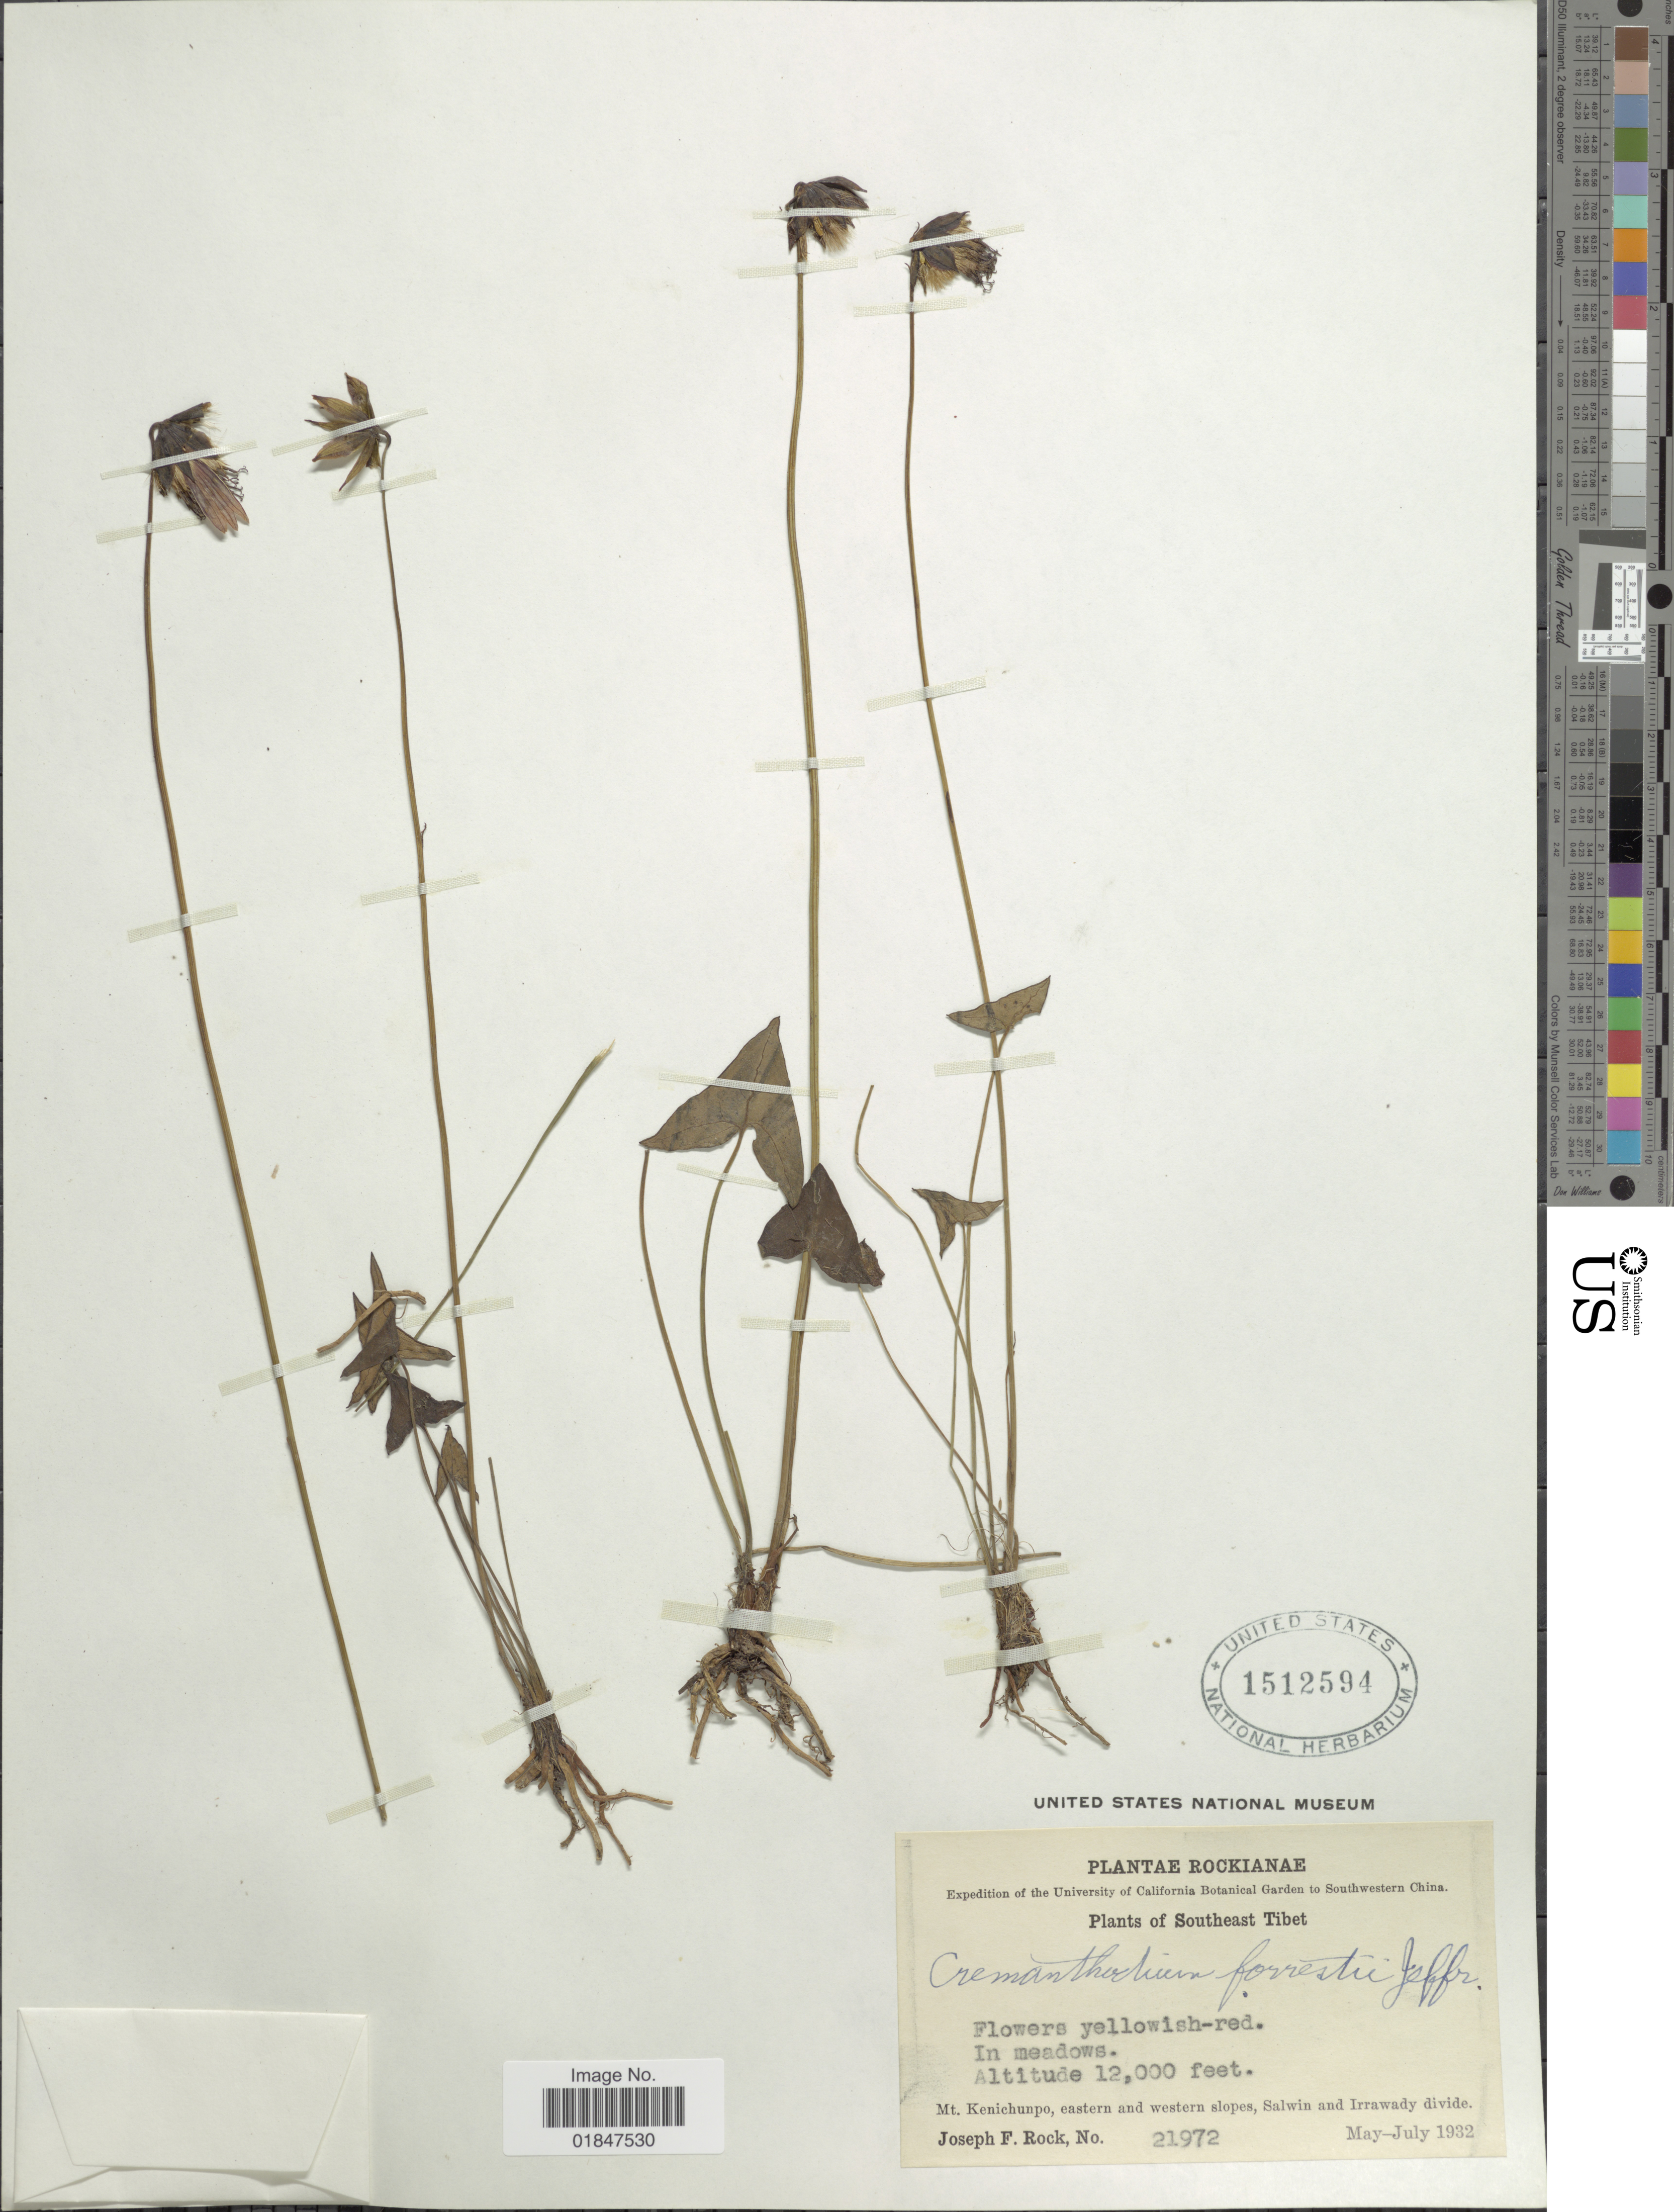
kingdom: Plantae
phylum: Tracheophyta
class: Magnoliopsida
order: Asterales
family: Asteraceae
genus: Cremanthodium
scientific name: Cremanthodium forrestii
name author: Jeffrey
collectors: J. F. Rock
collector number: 21972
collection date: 1932-05/1932-07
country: China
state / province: Xizang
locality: Southeast Tibet, Mt. Kenichunpo, eastern and western slopes, Salwin and Irrawady divide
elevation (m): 3658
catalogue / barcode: US 1512594